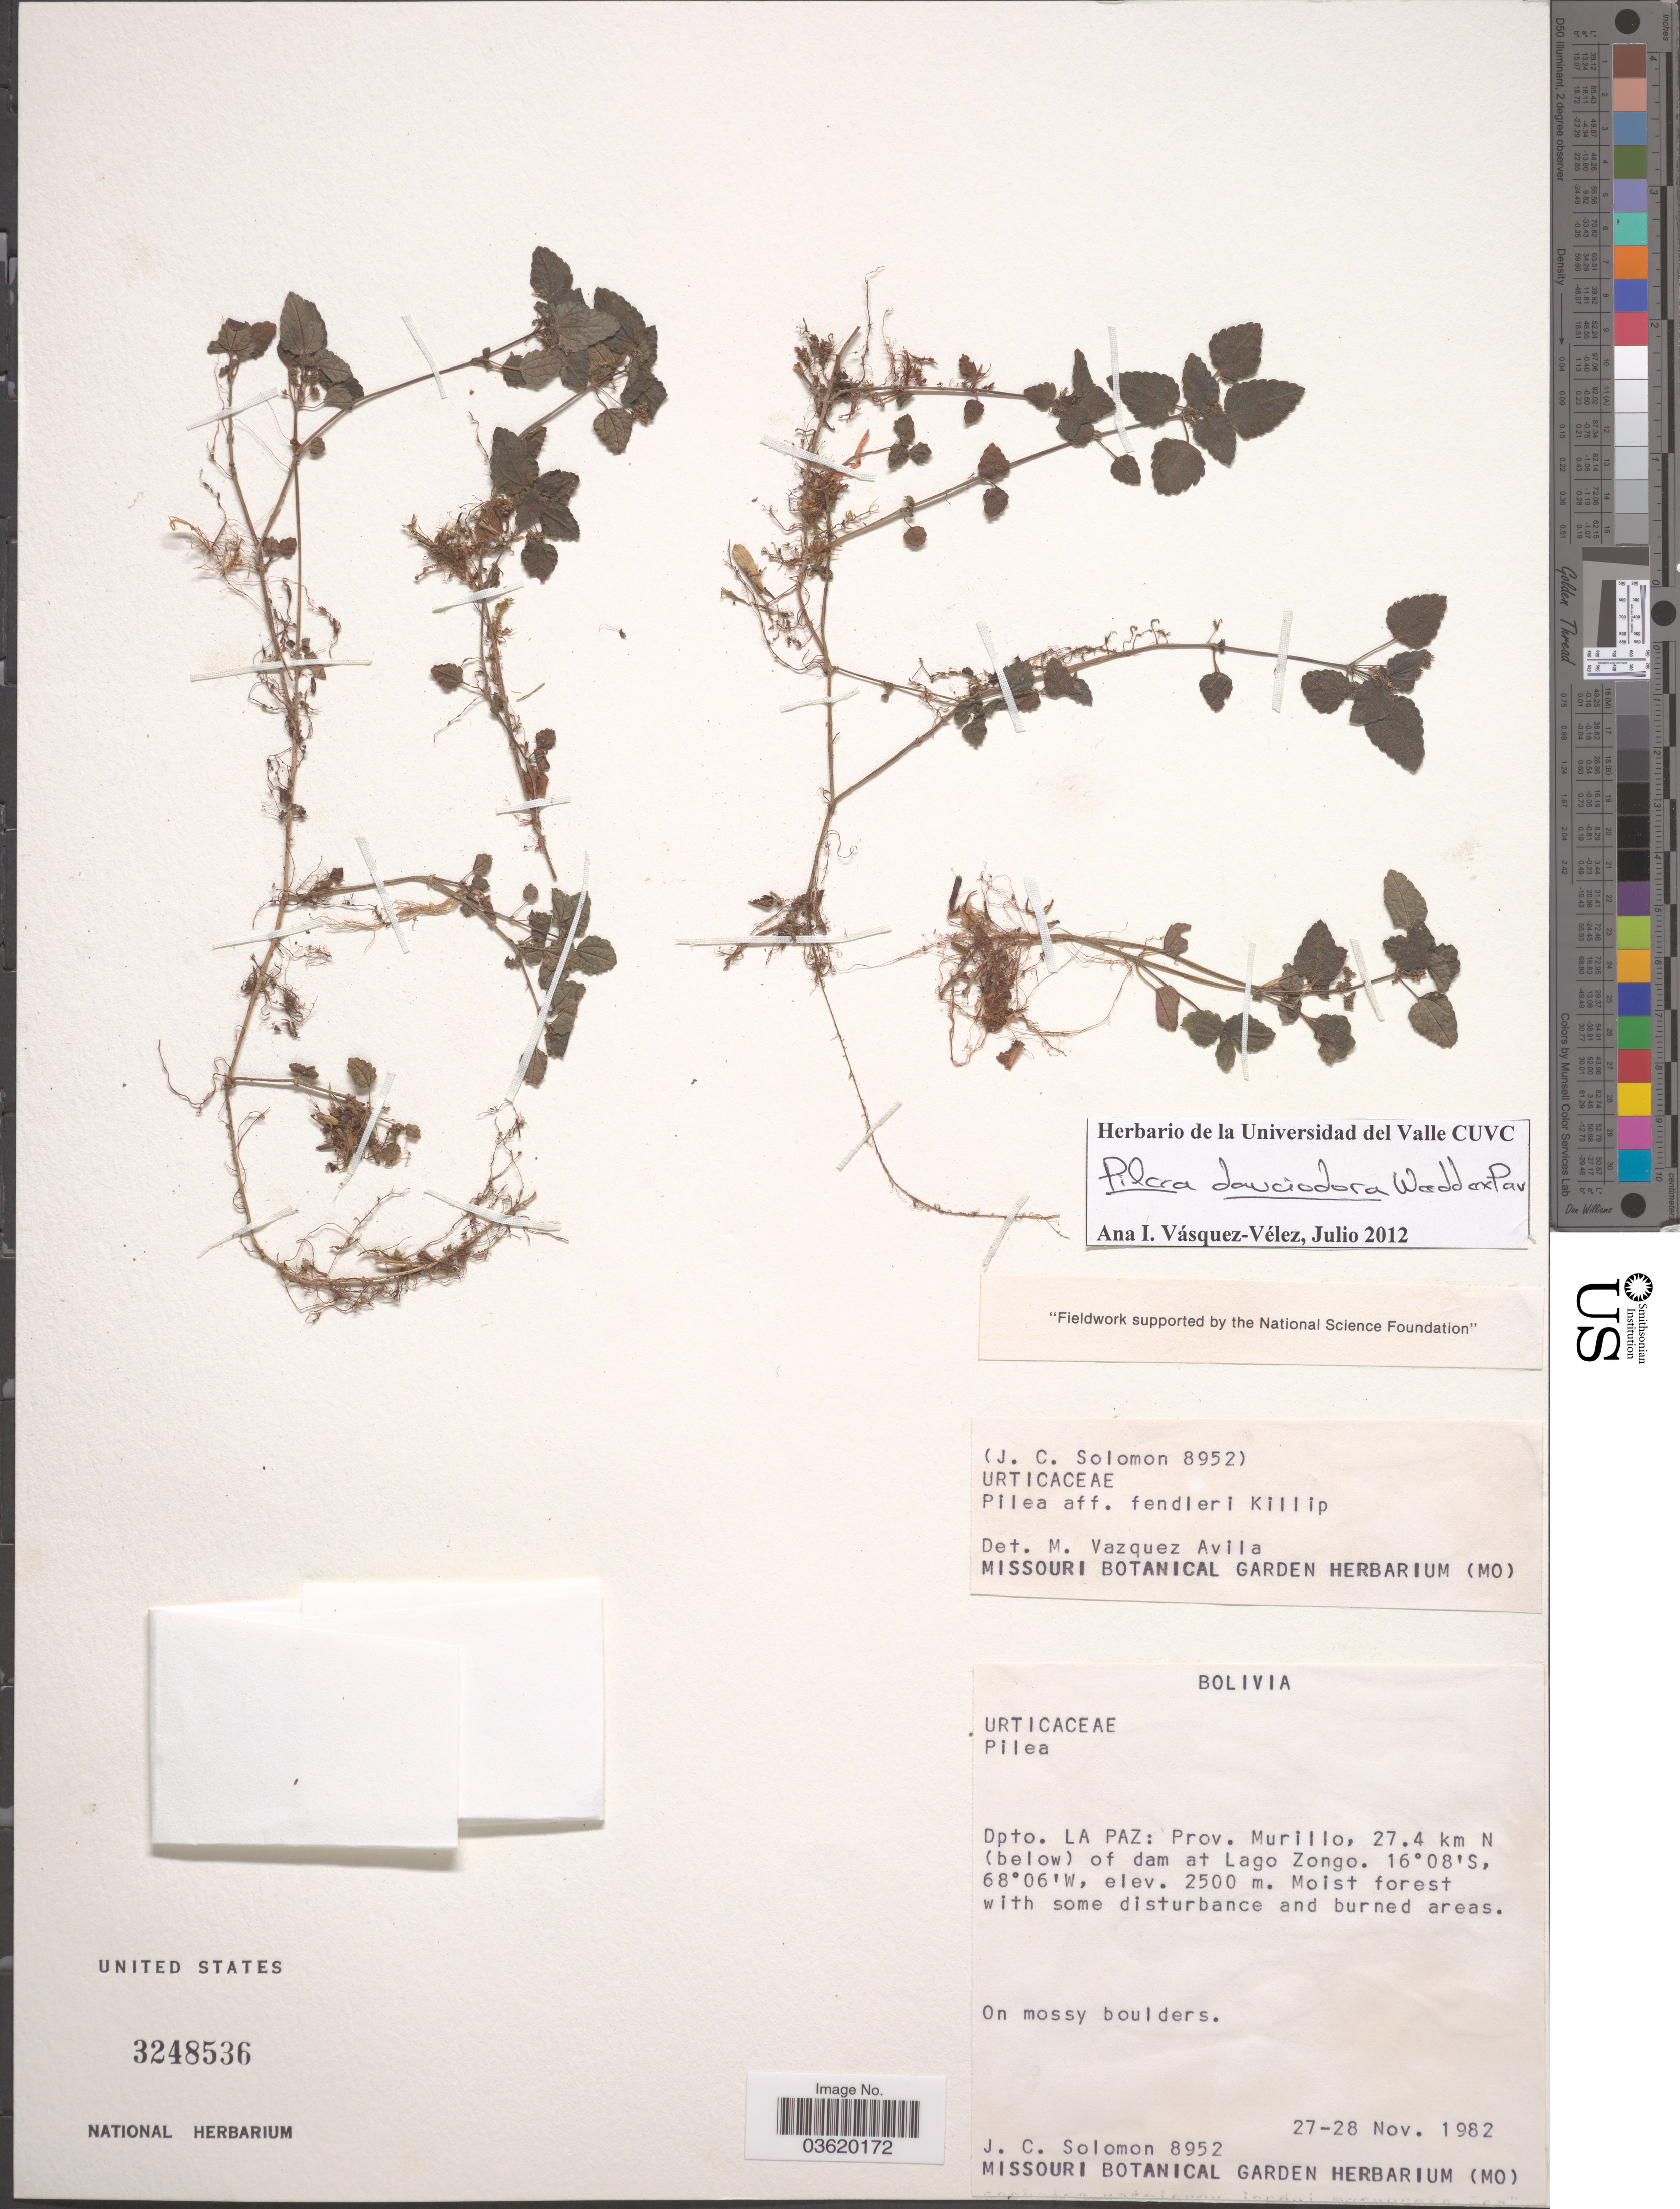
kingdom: Plantae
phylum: Tracheophyta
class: Magnoliopsida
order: Rosales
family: Urticaceae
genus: Pilea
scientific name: Pilea dauciodora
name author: Pav. ex Wedd.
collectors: J. C. Solomon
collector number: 8952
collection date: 1982-11-27/1982-11-28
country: Bolivia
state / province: La Paz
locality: Dpto. La Paz: Prov. Murillo, 27.4 km N (below) of dam at Lago Zongo.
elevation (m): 2500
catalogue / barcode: US 3248536